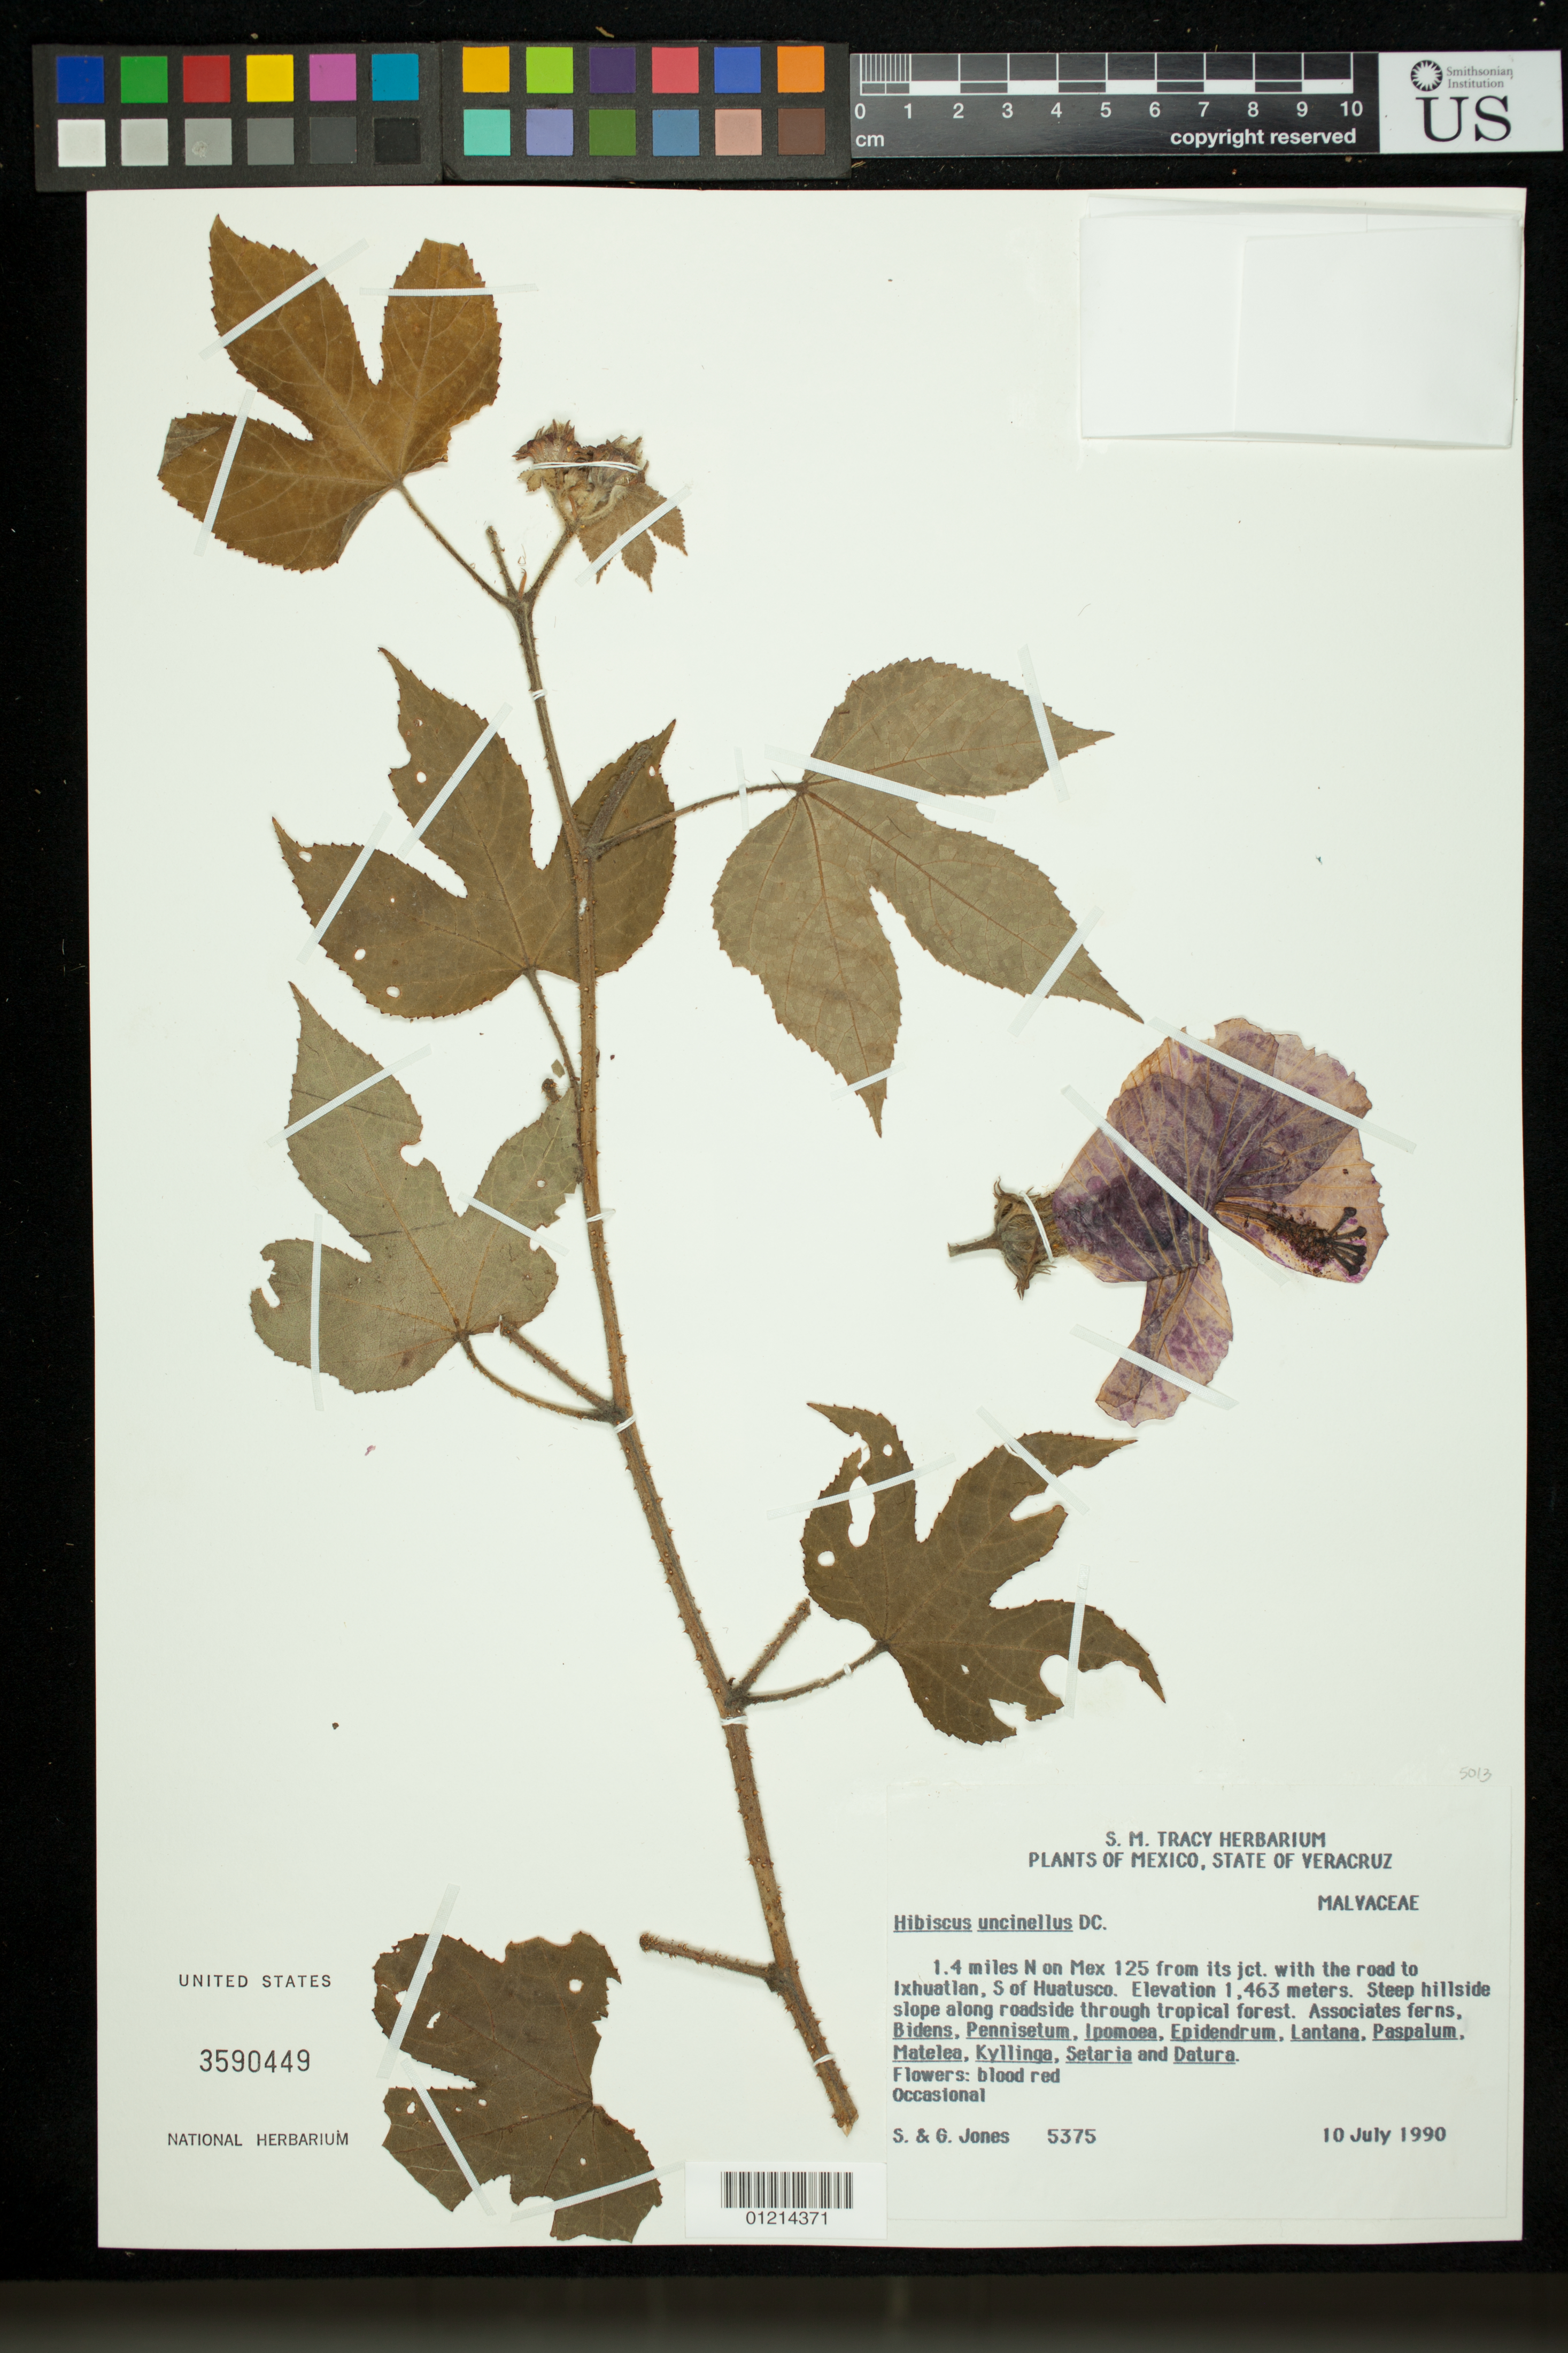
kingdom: Plantae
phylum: Tracheophyta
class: Magnoliopsida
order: Malvales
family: Malvaceae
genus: Sabdariffa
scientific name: Sabdariffa uncinella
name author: (DC.) M.M. Hanes & R.L. Barrett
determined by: Dorr, Laurence J., Curator (BOT), Smithsonian Institution - National Museum of Natural History (UNITED STATES)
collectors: S. Jones & G. Jones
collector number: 5375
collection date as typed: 07 Oct 1990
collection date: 1990-10-07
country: Mexico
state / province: Veracruz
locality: Veracruz, 1.4 miles N on Mex 125 from its jct. with the road to Ixhuatlan, S of Huatusco. Steep hillside slope along roadside through tropical forest.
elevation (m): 1463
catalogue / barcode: US 3590449